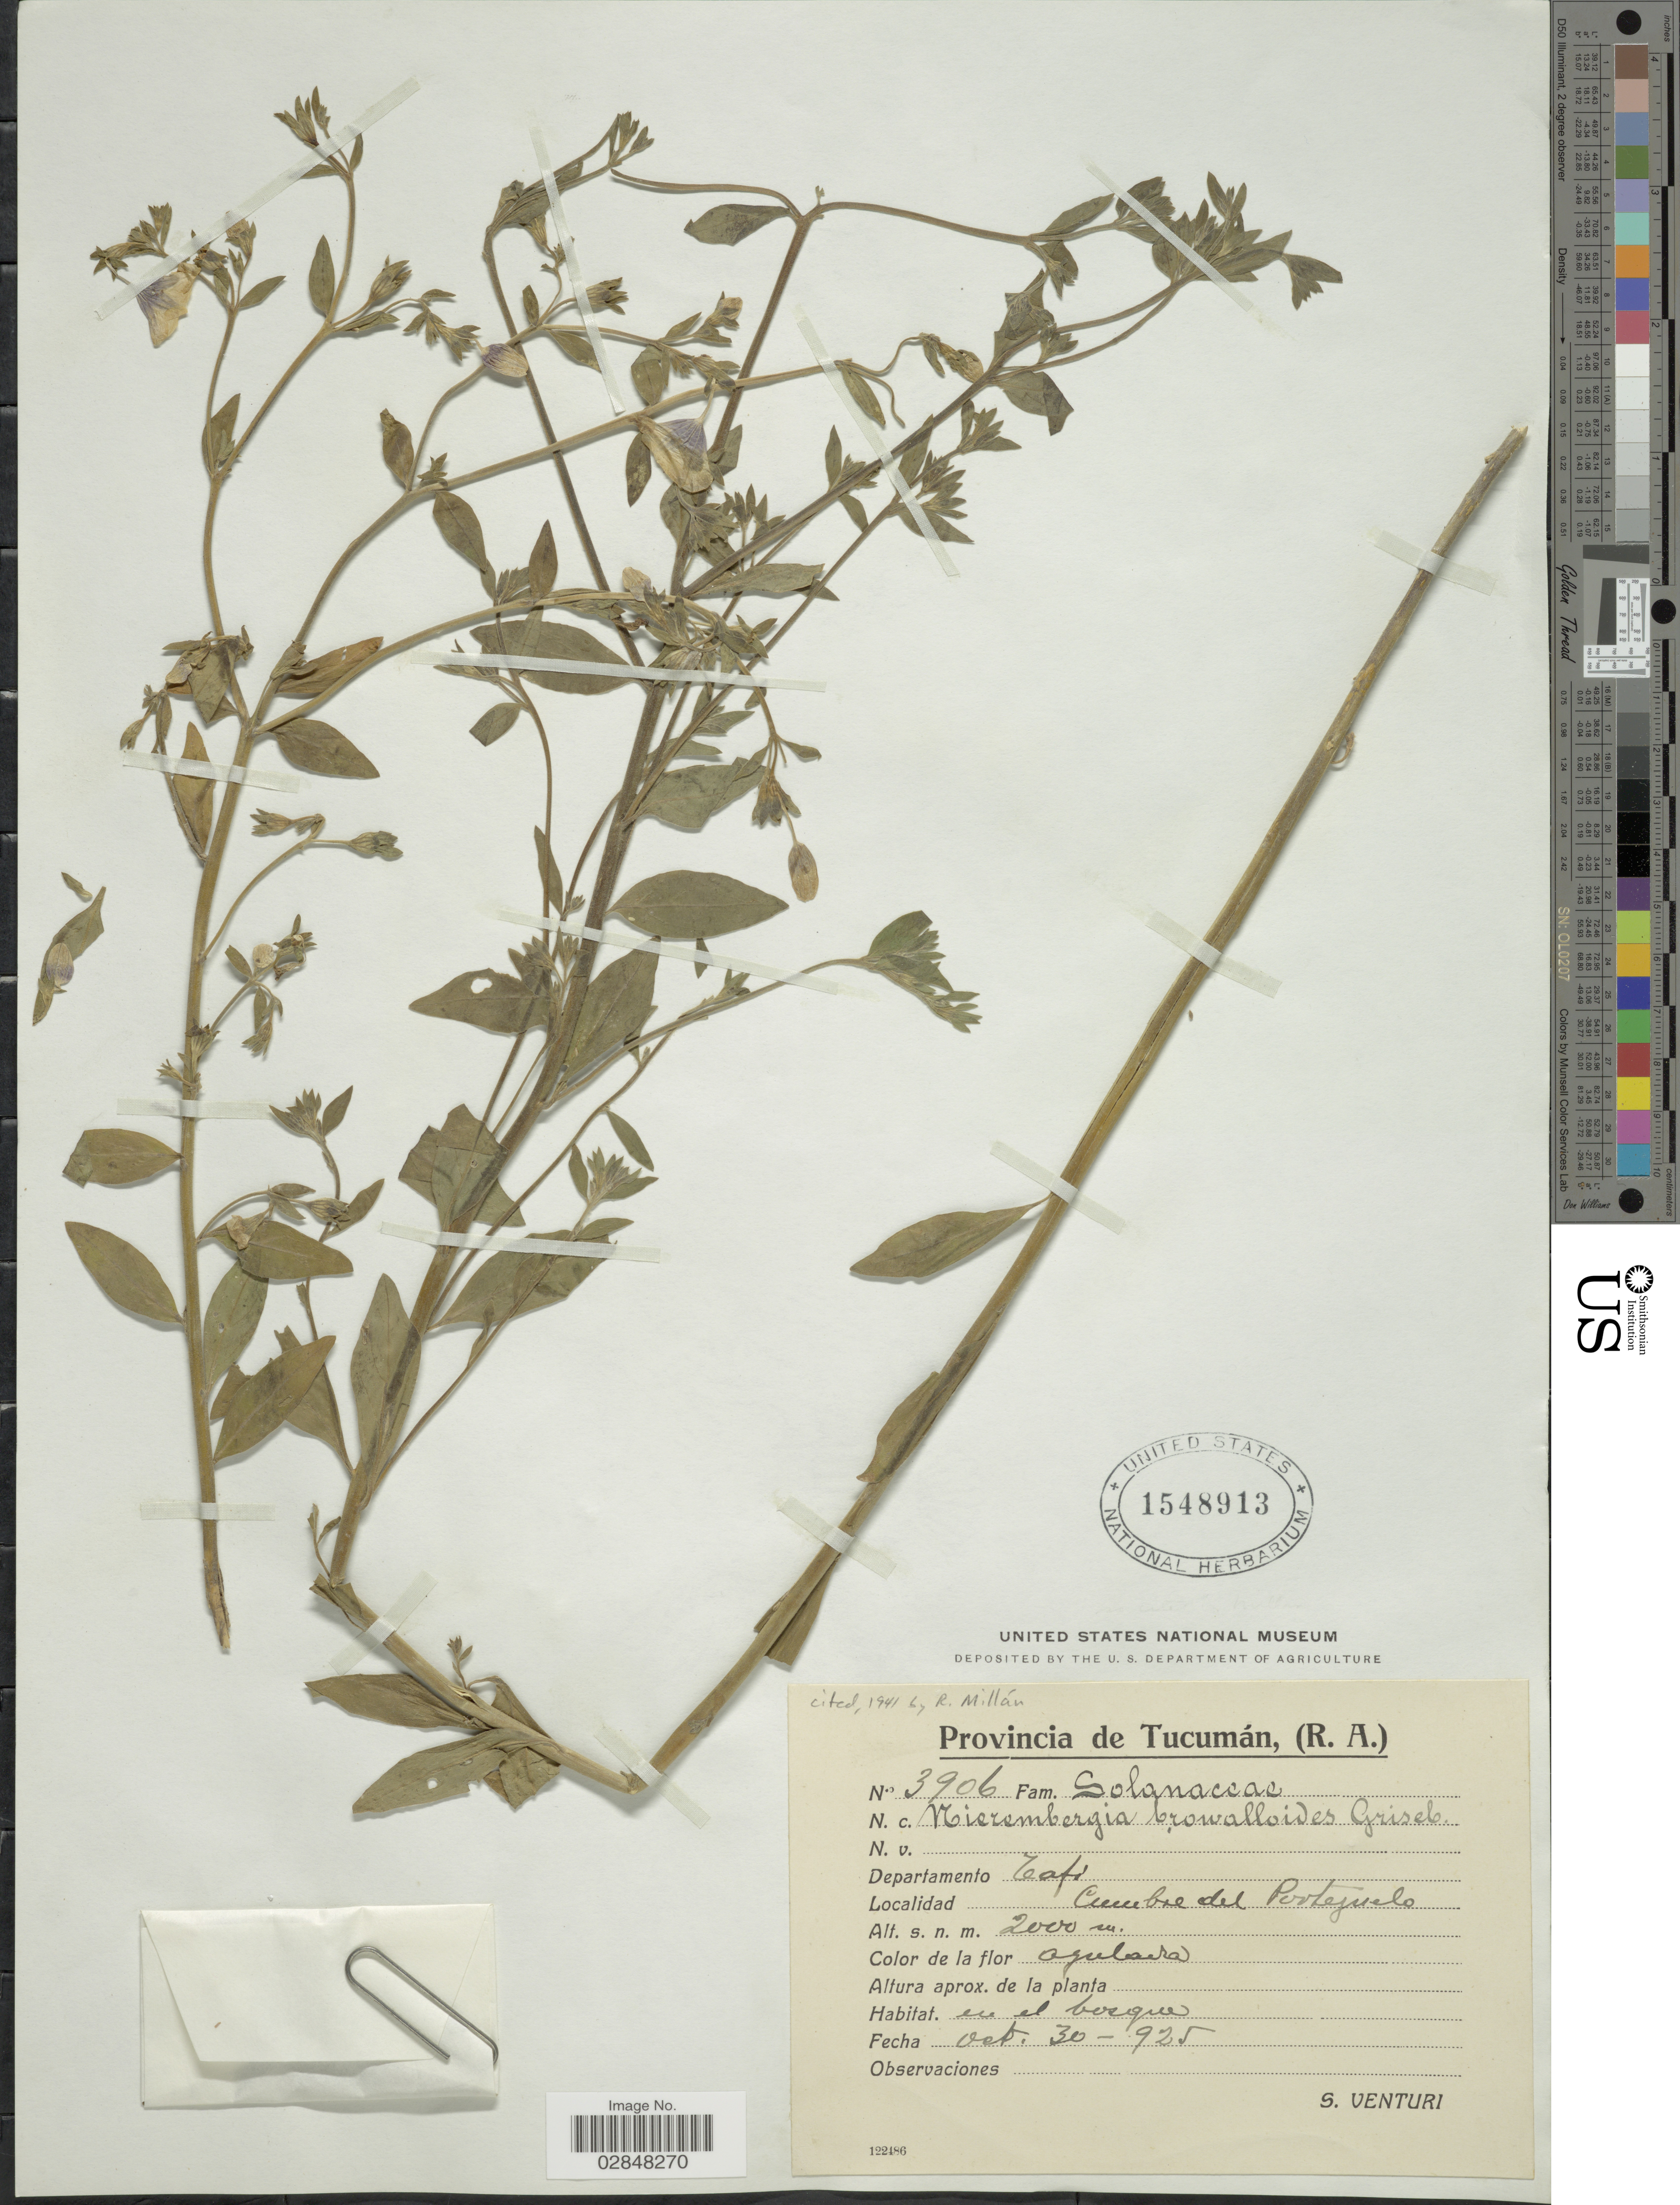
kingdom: Plantae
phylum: Tracheophyta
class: Magnoliopsida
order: Solanales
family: Solanaceae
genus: Nierembergia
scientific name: Nierembergia browallioides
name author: Griseb.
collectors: S. Venturi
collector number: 3906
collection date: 1925-10-30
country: Argentina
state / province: Tucuman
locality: Departamento Tafí. Cumbre del Portezuelo.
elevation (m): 2000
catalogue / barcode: US 1548913